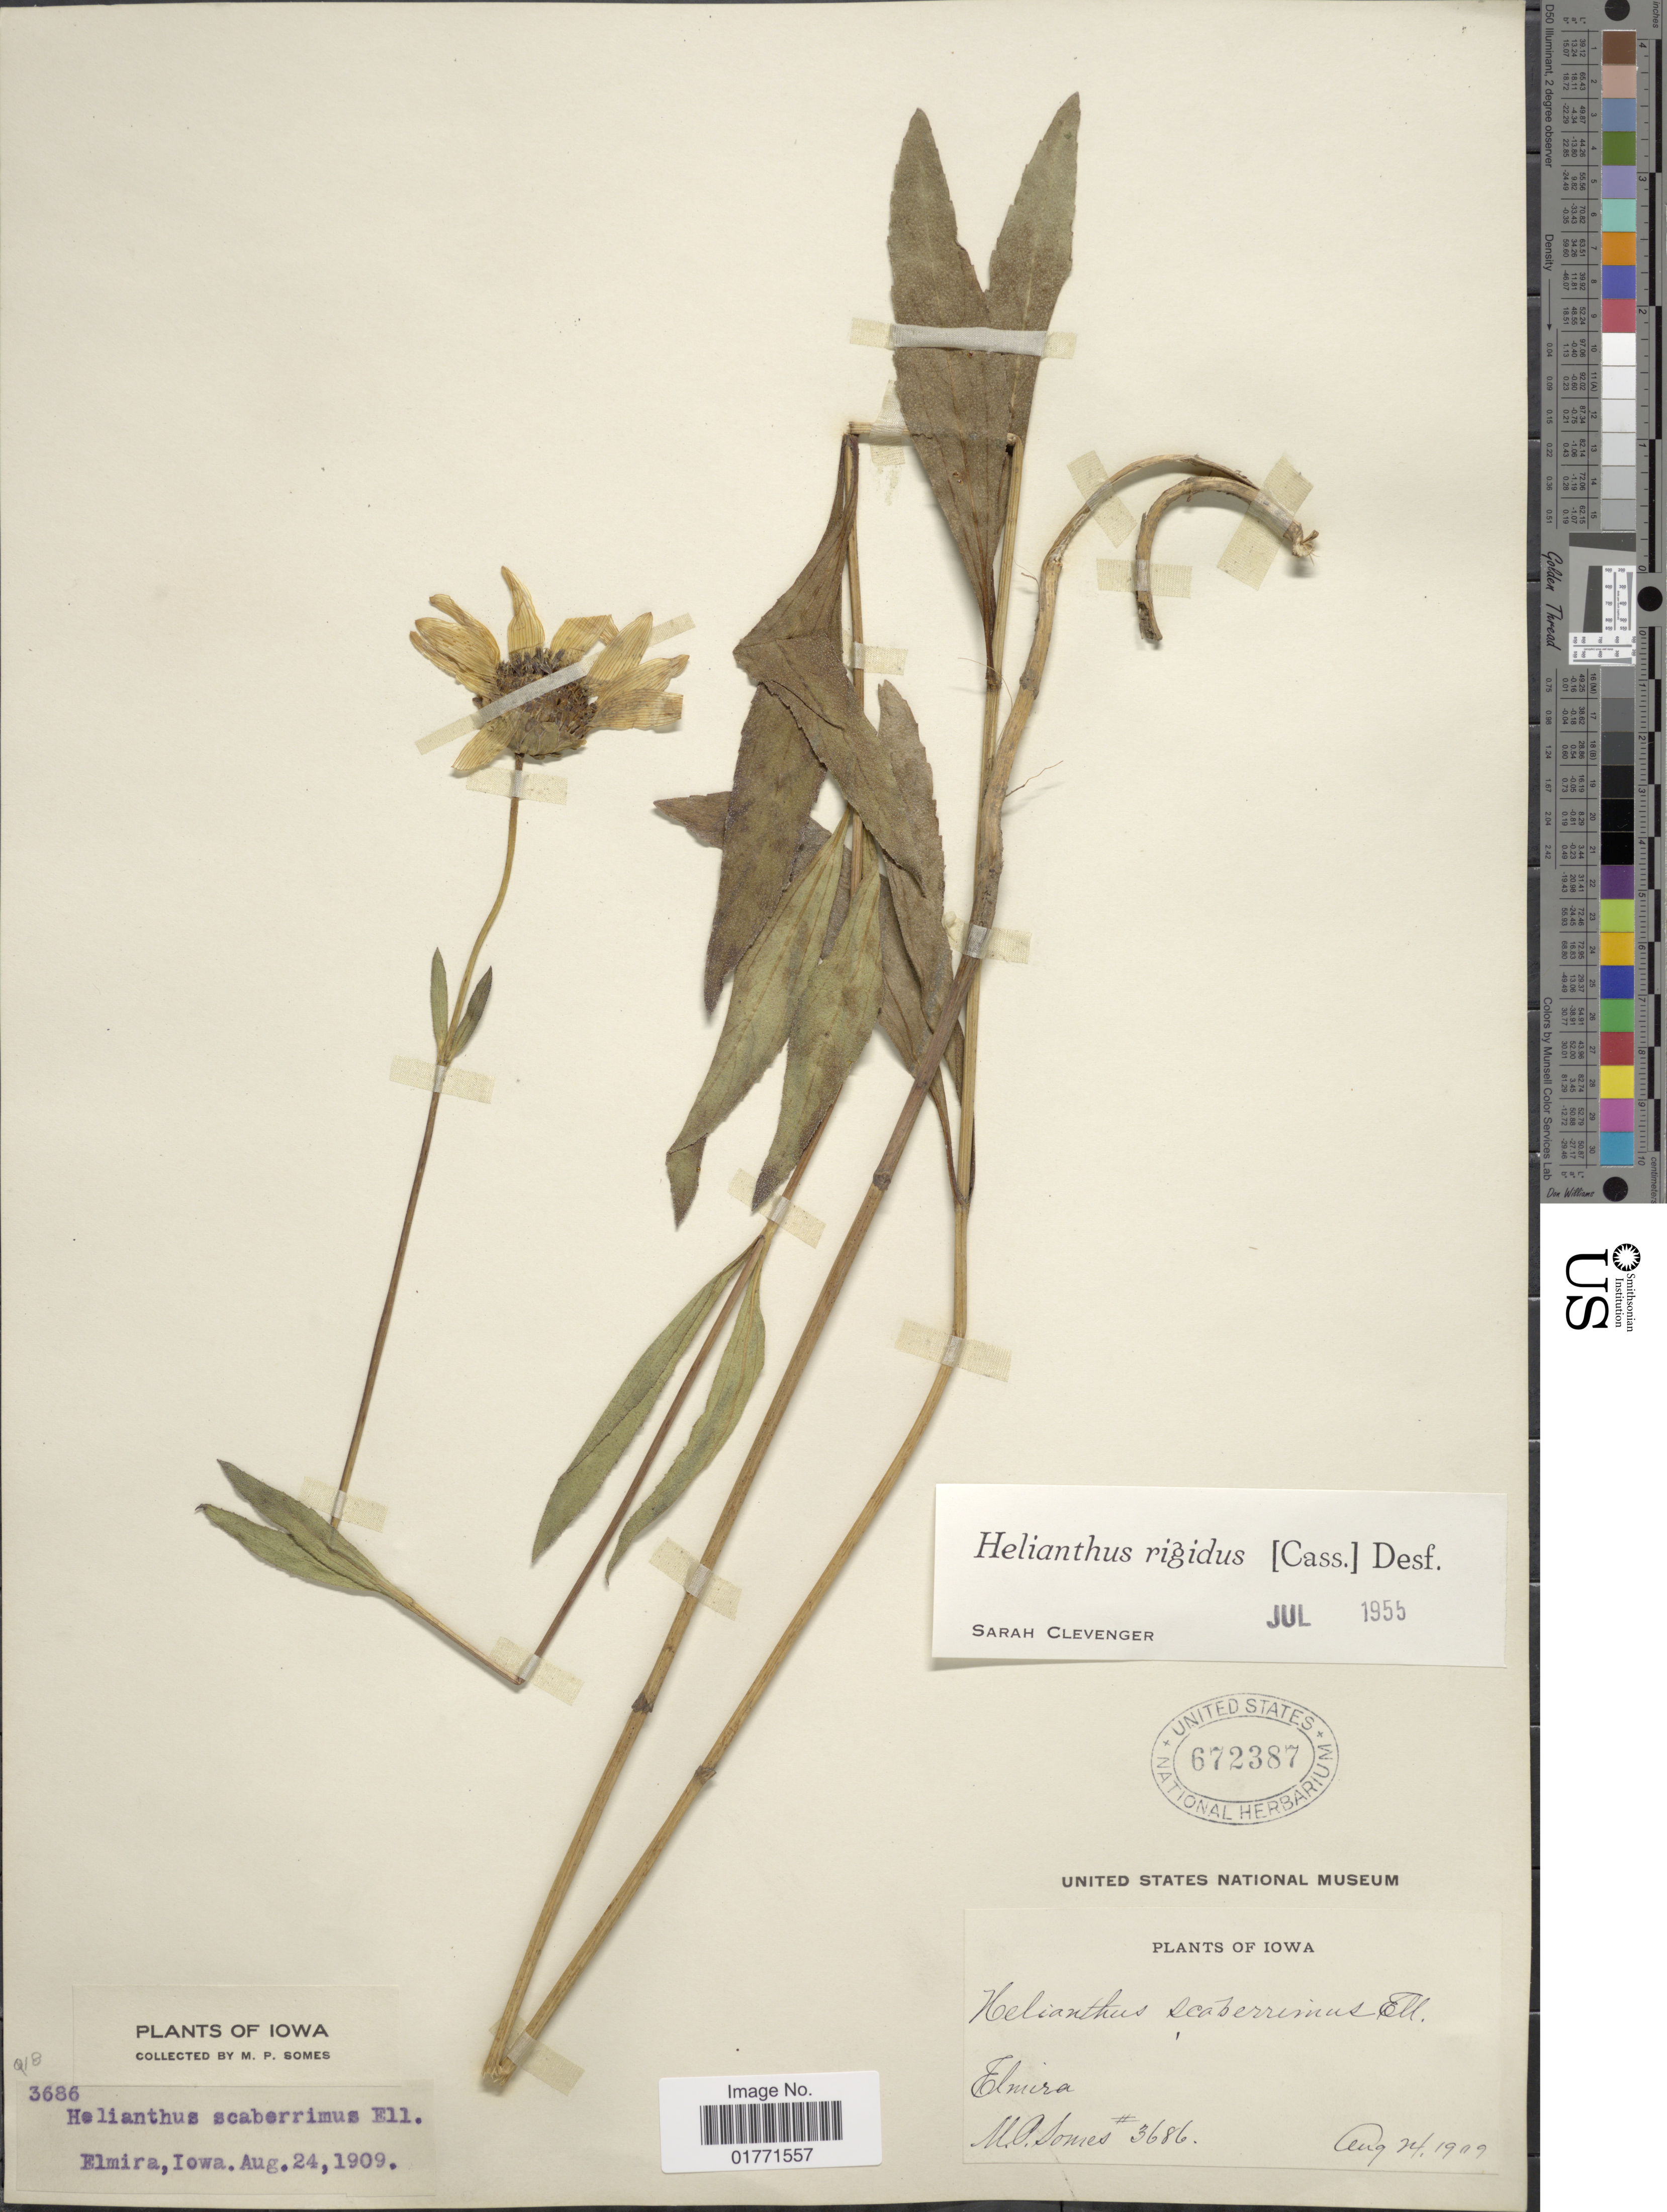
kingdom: Plantae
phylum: Tracheophyta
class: Magnoliopsida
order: Asterales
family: Asteraceae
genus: Helianthus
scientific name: Helianthus rigidus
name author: (Cass.) Desf.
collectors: M. Somes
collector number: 3686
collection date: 1909-08-24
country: United States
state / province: Iowa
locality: Elmira, Iowa.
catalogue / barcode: US 672387